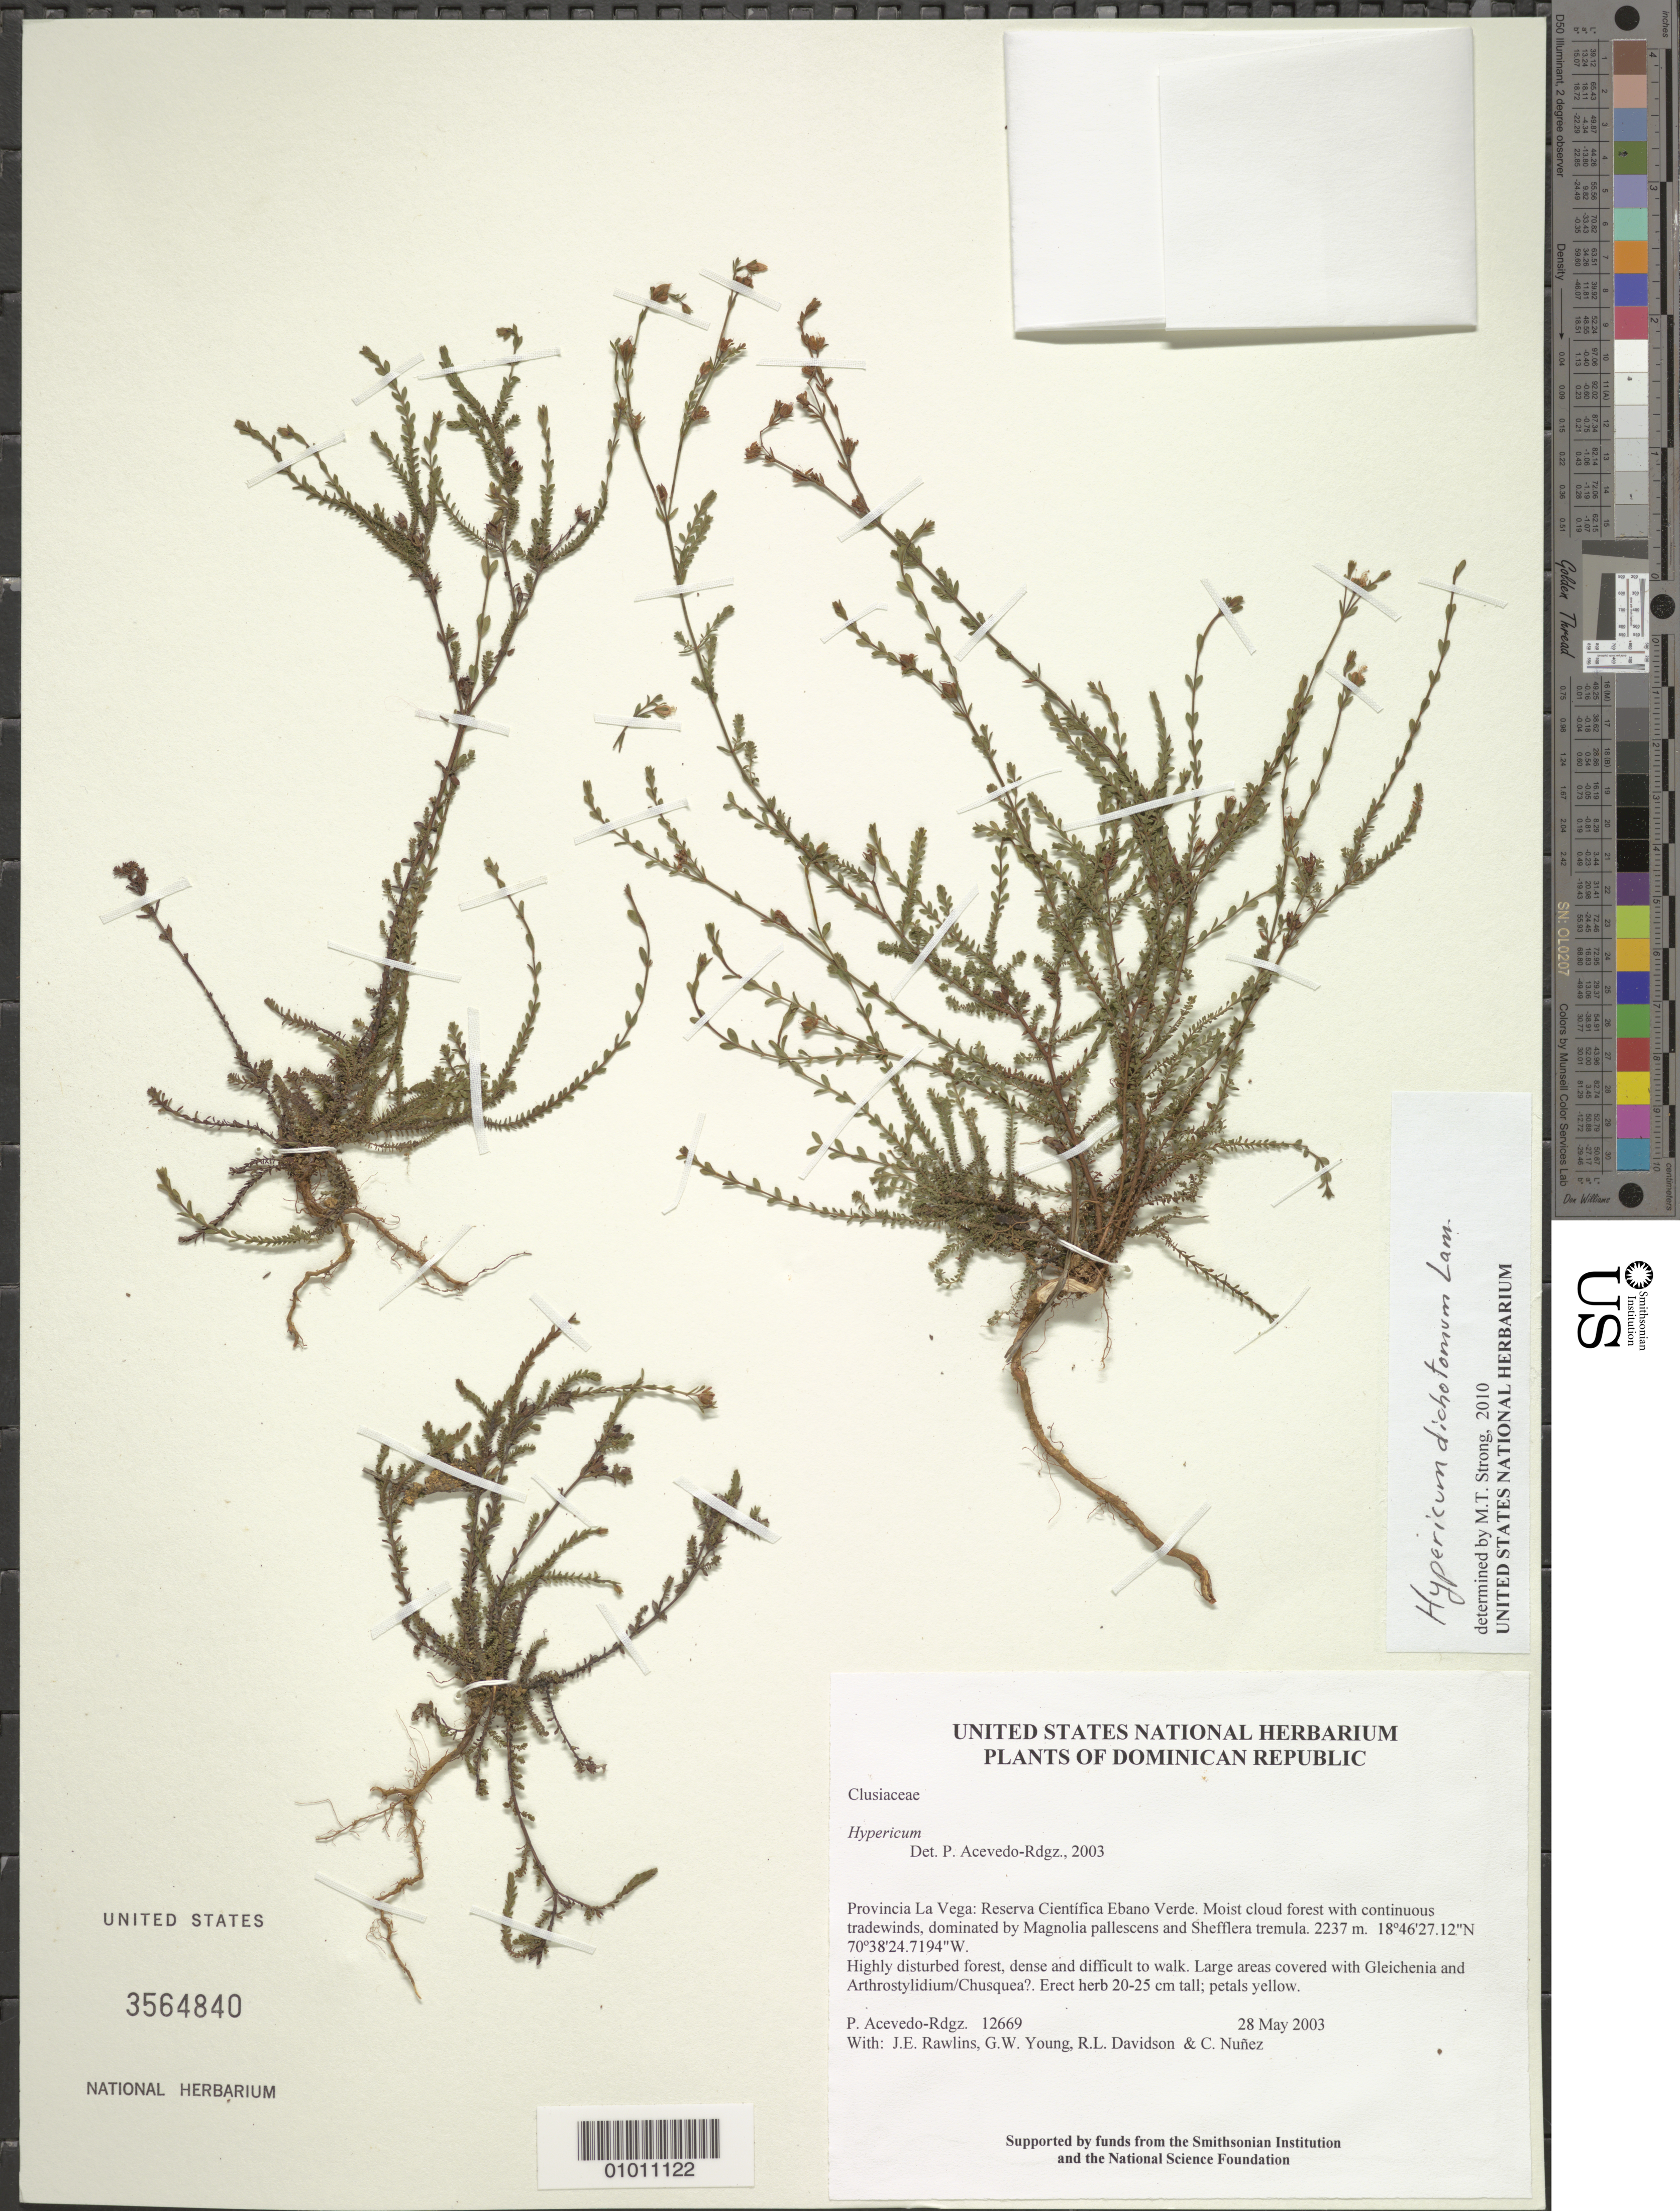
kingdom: Plantae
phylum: Tracheophyta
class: Magnoliopsida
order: Malpighiales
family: Hypericaceae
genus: Hypericum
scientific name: Hypericum dichotomum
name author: Lam.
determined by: Strong, M. T., (US), Smithsonian Institution - National Museum of Natural History (UNITED STATES)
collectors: P. Acevedo-Rodr., J. Rawlins, G. Young, R. Davidson & C. Nunez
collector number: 12669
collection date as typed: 28 May 2003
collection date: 2003-05-28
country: Dominican Republic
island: Hispaniola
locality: Provincia La Vega: Reserva Científica Ebano Verde. Moist cloud forest with continuous tradewinds, dominated by Magnolia pallescens and Shefflera tremula.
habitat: Highly disturbed forest, dense and difficult to walk. Large areas covered with Gleichenia and Arthrostylidium/Chusquea?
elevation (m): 2237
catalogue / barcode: US 3564840